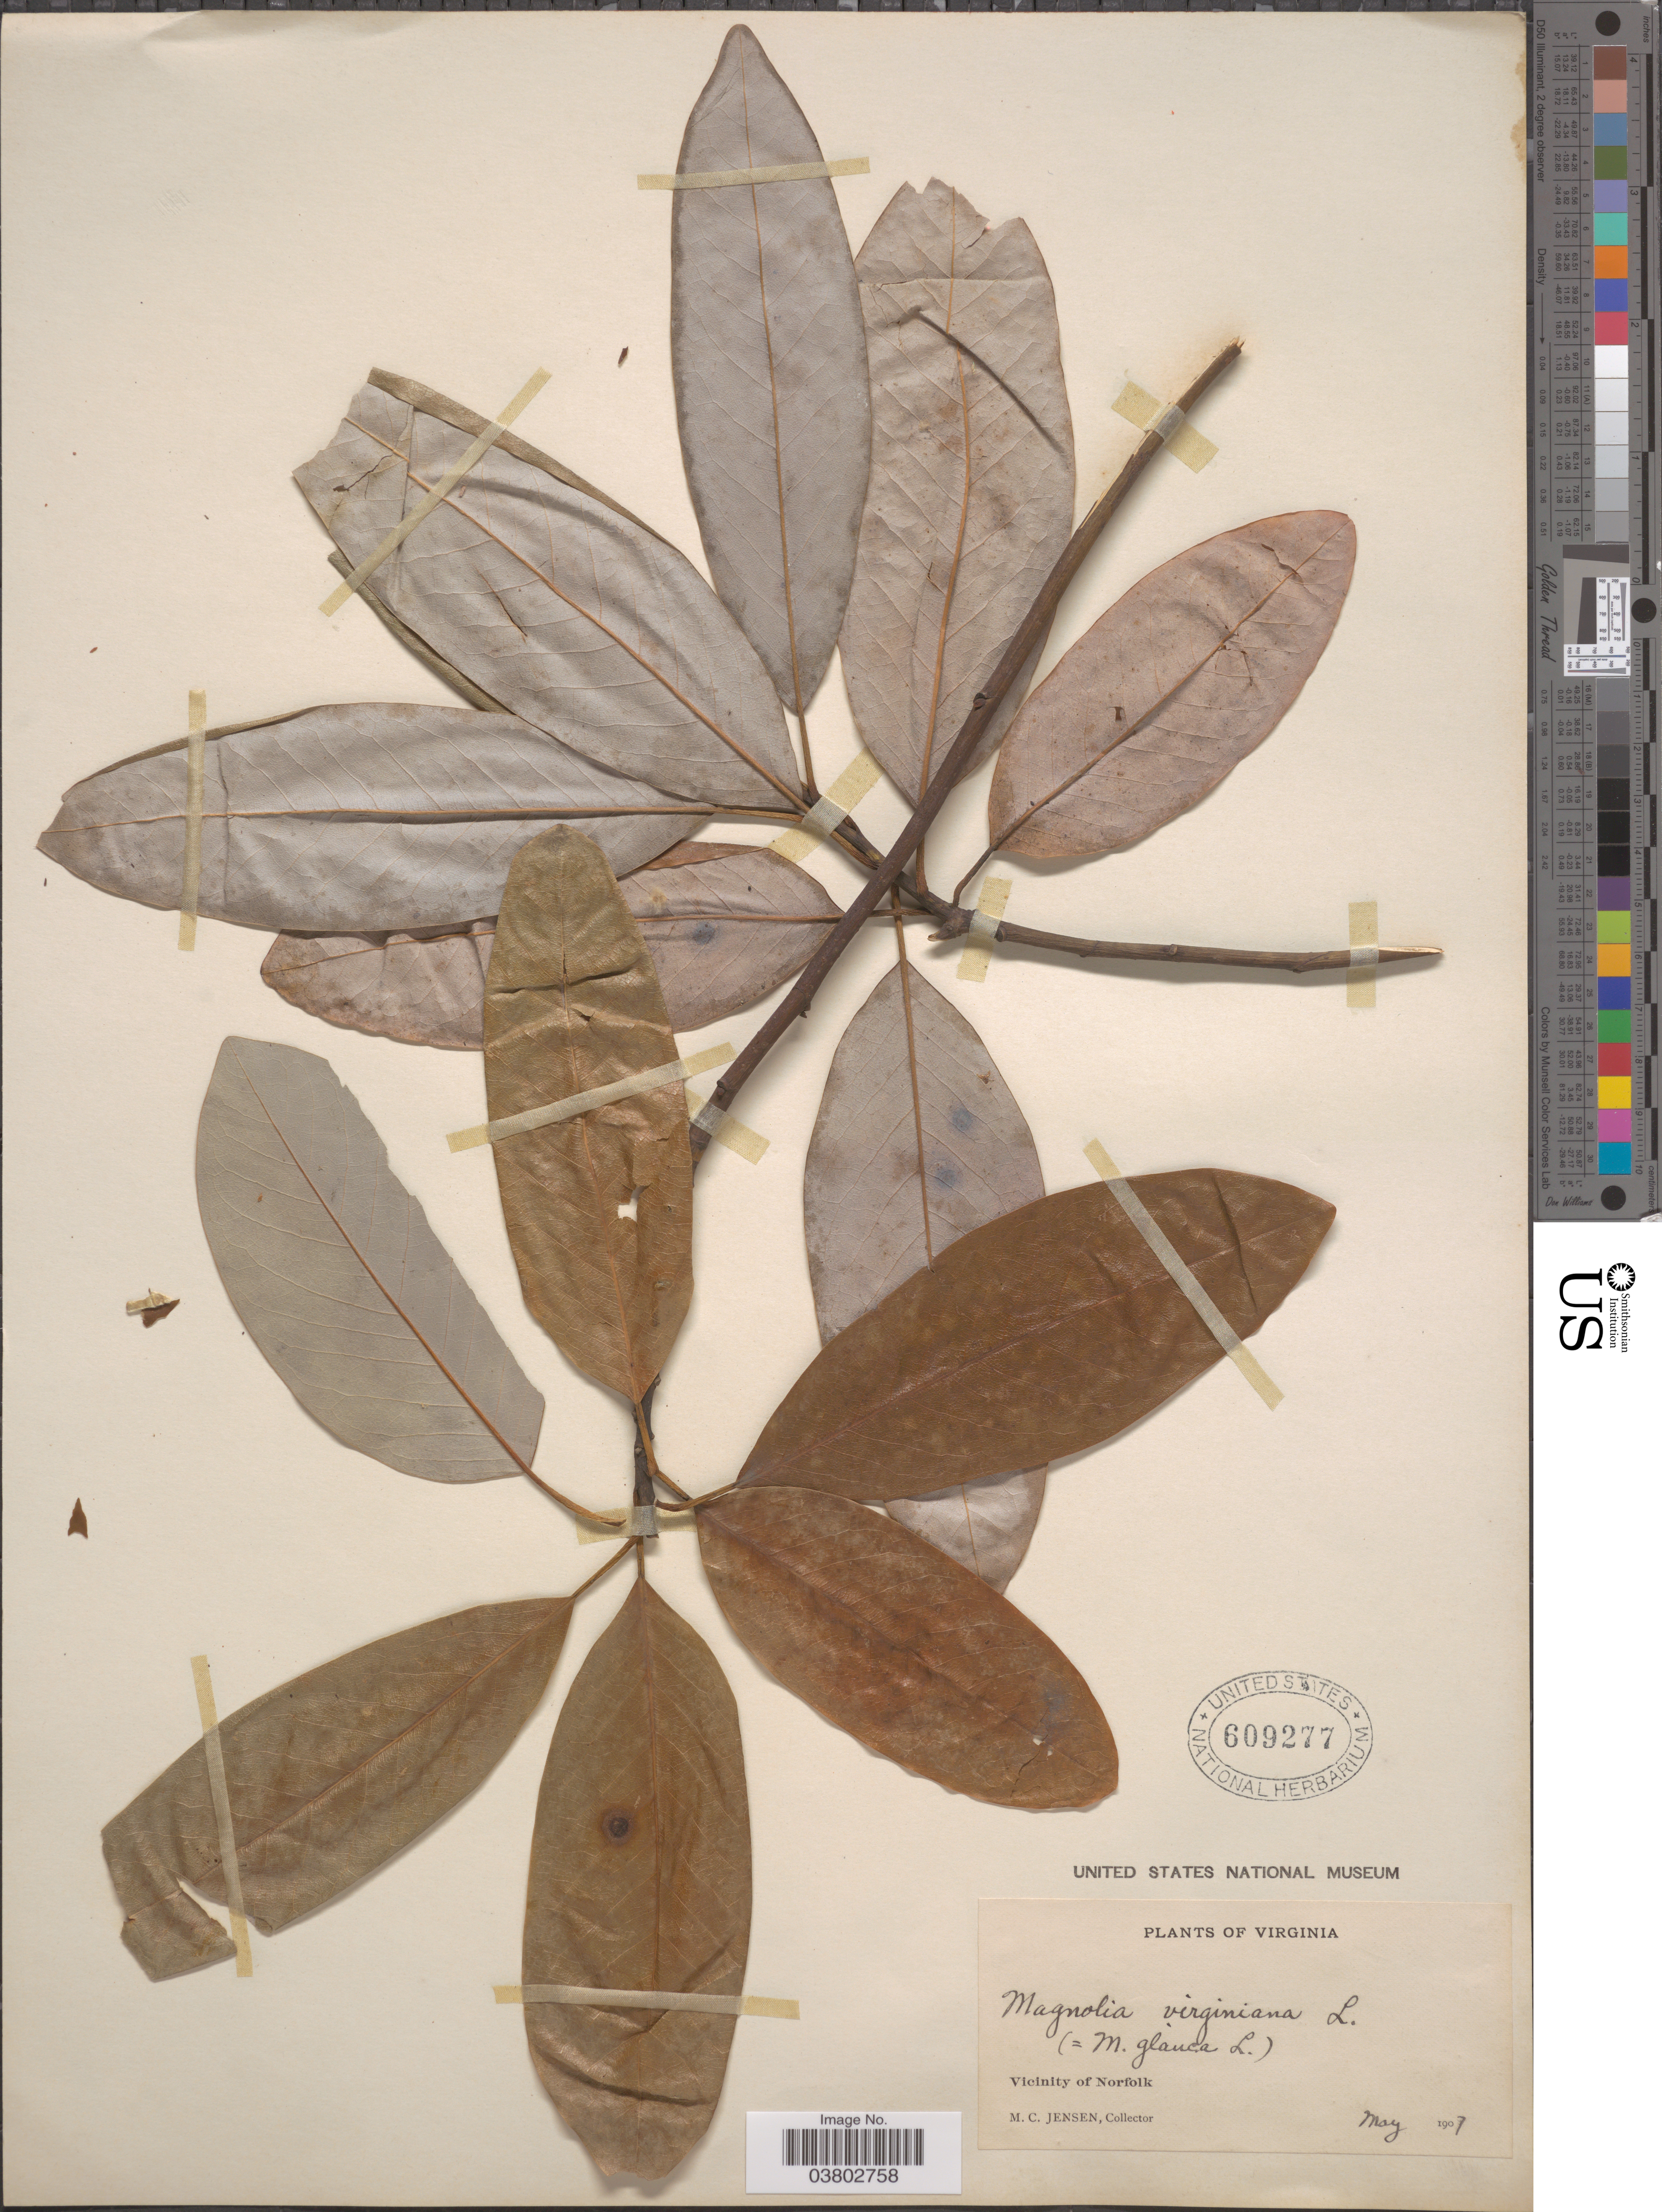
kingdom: Plantae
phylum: Tracheophyta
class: Magnoliopsida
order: Magnoliales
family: Magnoliaceae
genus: Magnolia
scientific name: Magnolia virginiana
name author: L.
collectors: M. C. Jensen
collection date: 1907-05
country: United States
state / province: Virginia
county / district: City of Norfolk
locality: Vicinity of Norfolk.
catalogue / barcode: US 609277